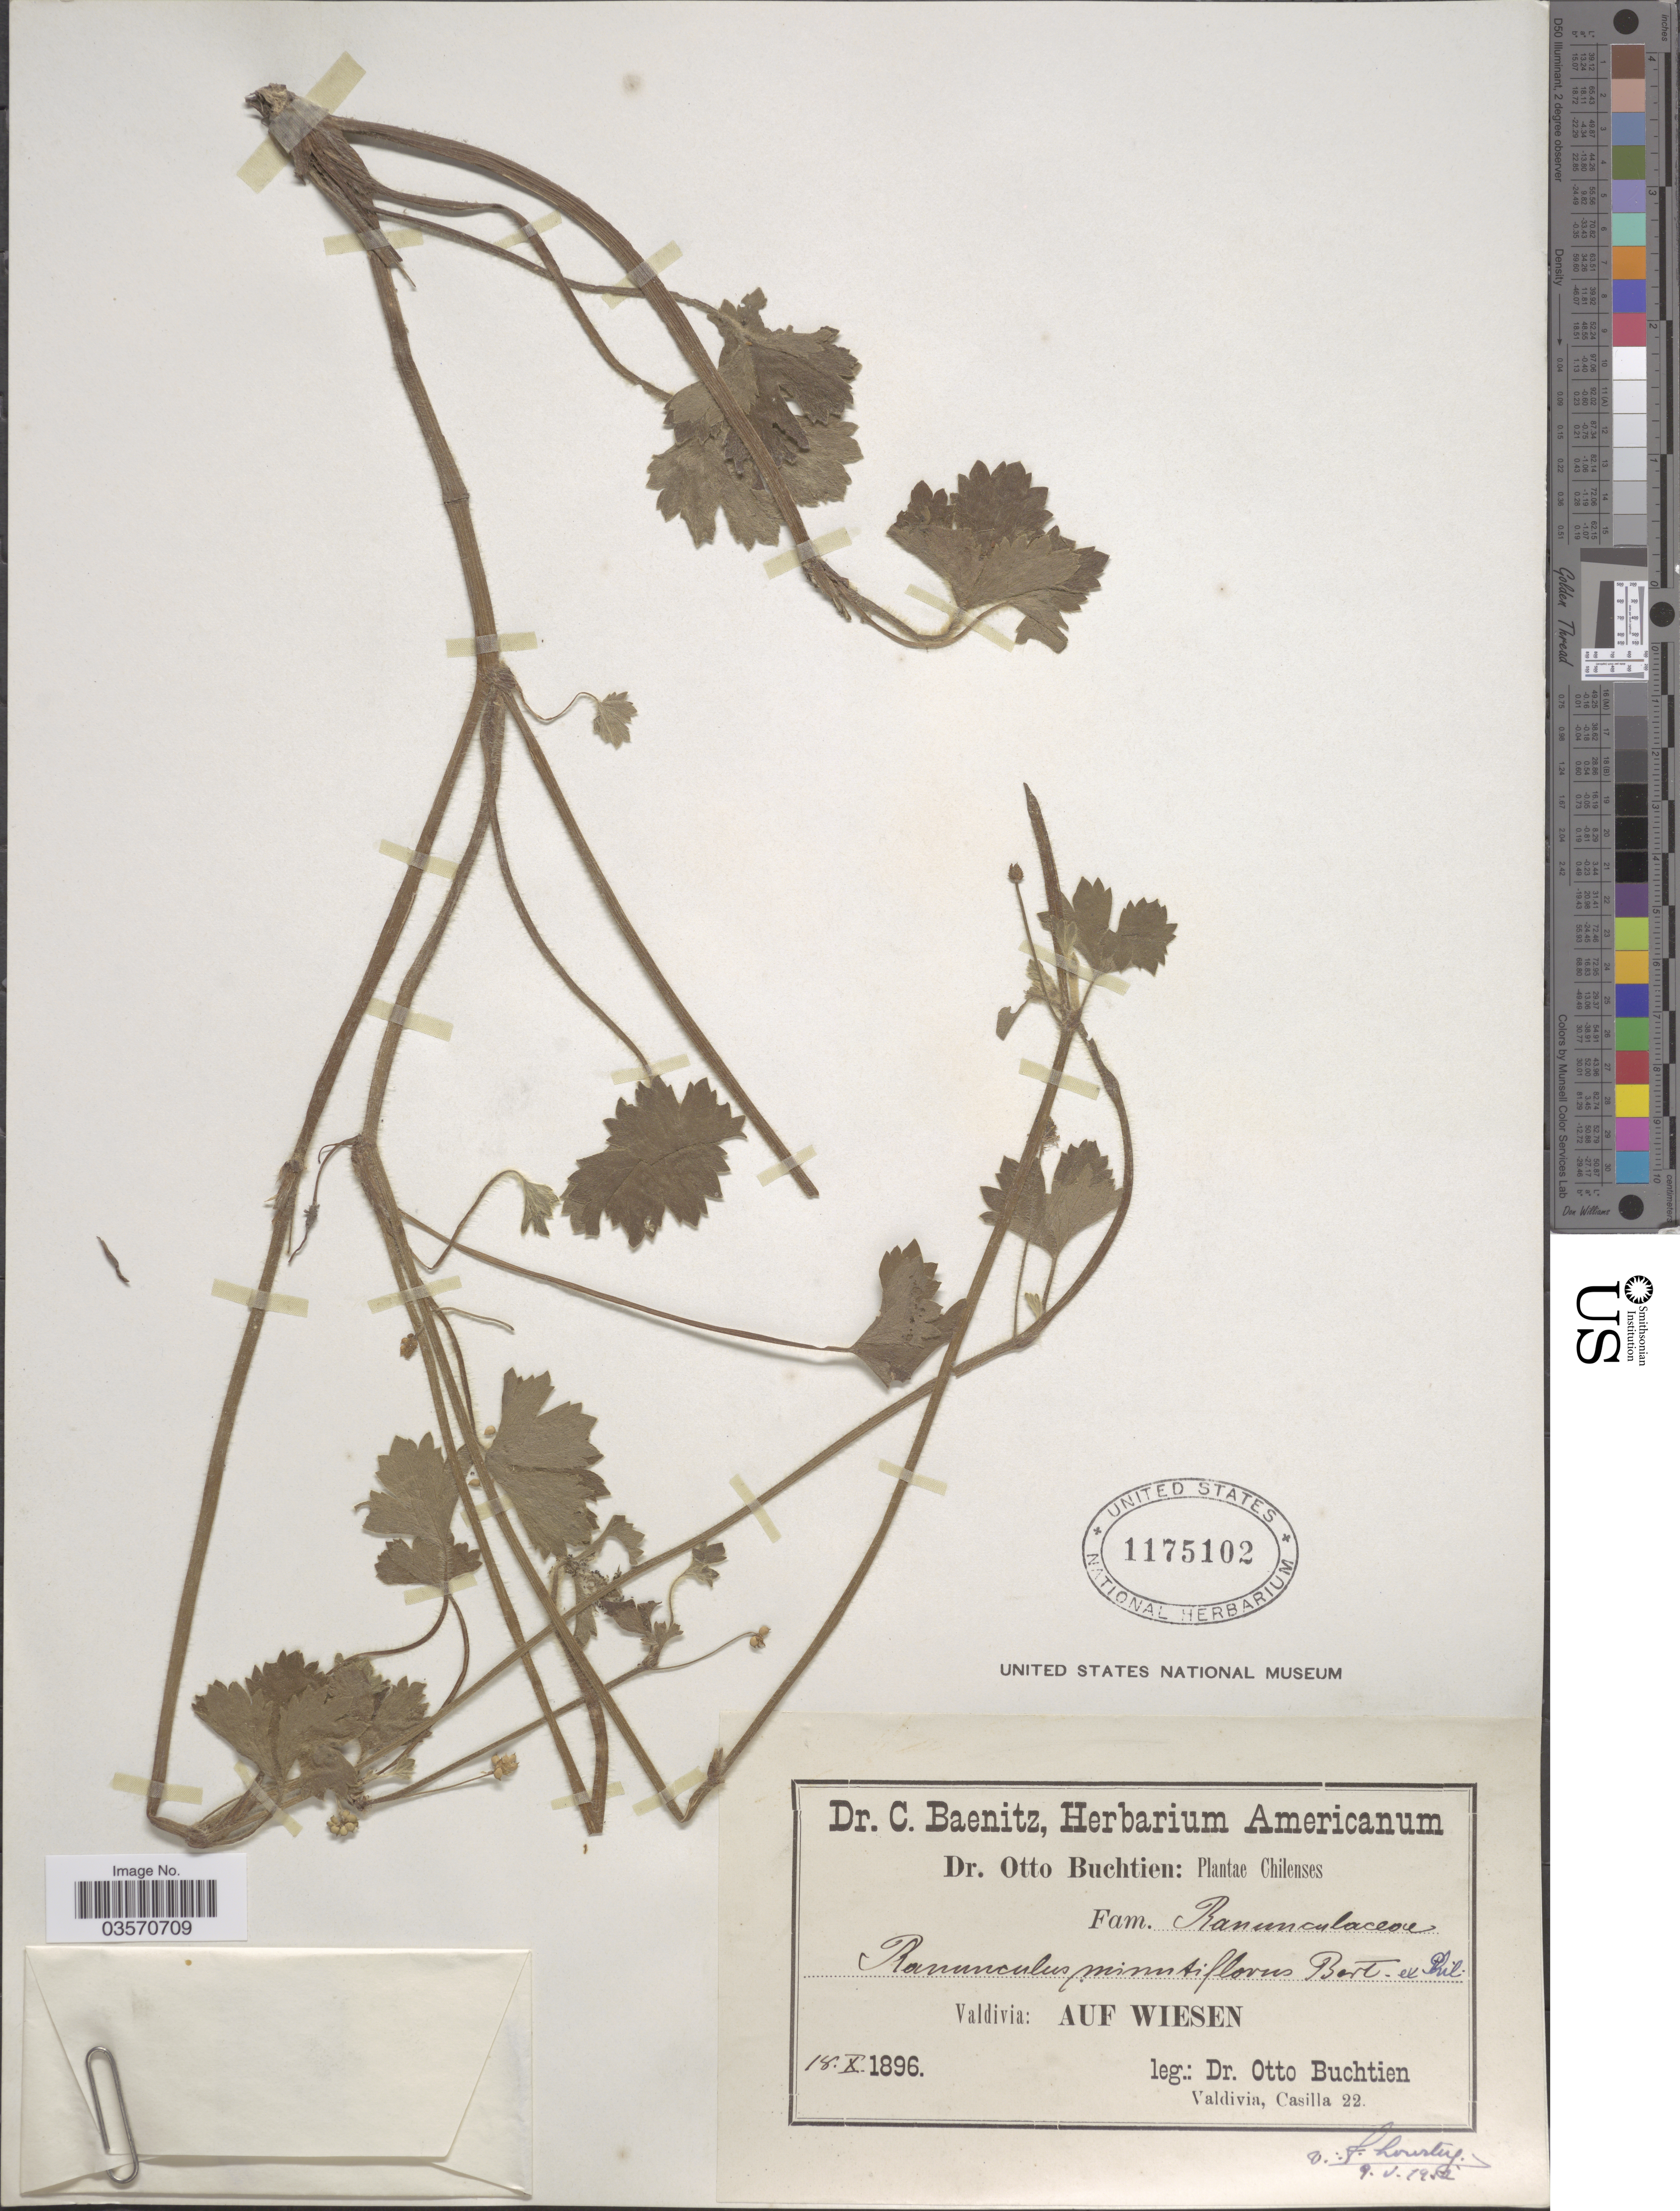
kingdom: Plantae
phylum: Tracheophyta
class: Magnoliopsida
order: Ranunculales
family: Ranunculaceae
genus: Ranunculus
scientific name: Ranunculus minutiflorus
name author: Bertero ex Phil.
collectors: O. Buchtien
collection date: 1896-10-18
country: Chile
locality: Valdivia: Auf Wiesen.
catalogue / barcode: US 1175102